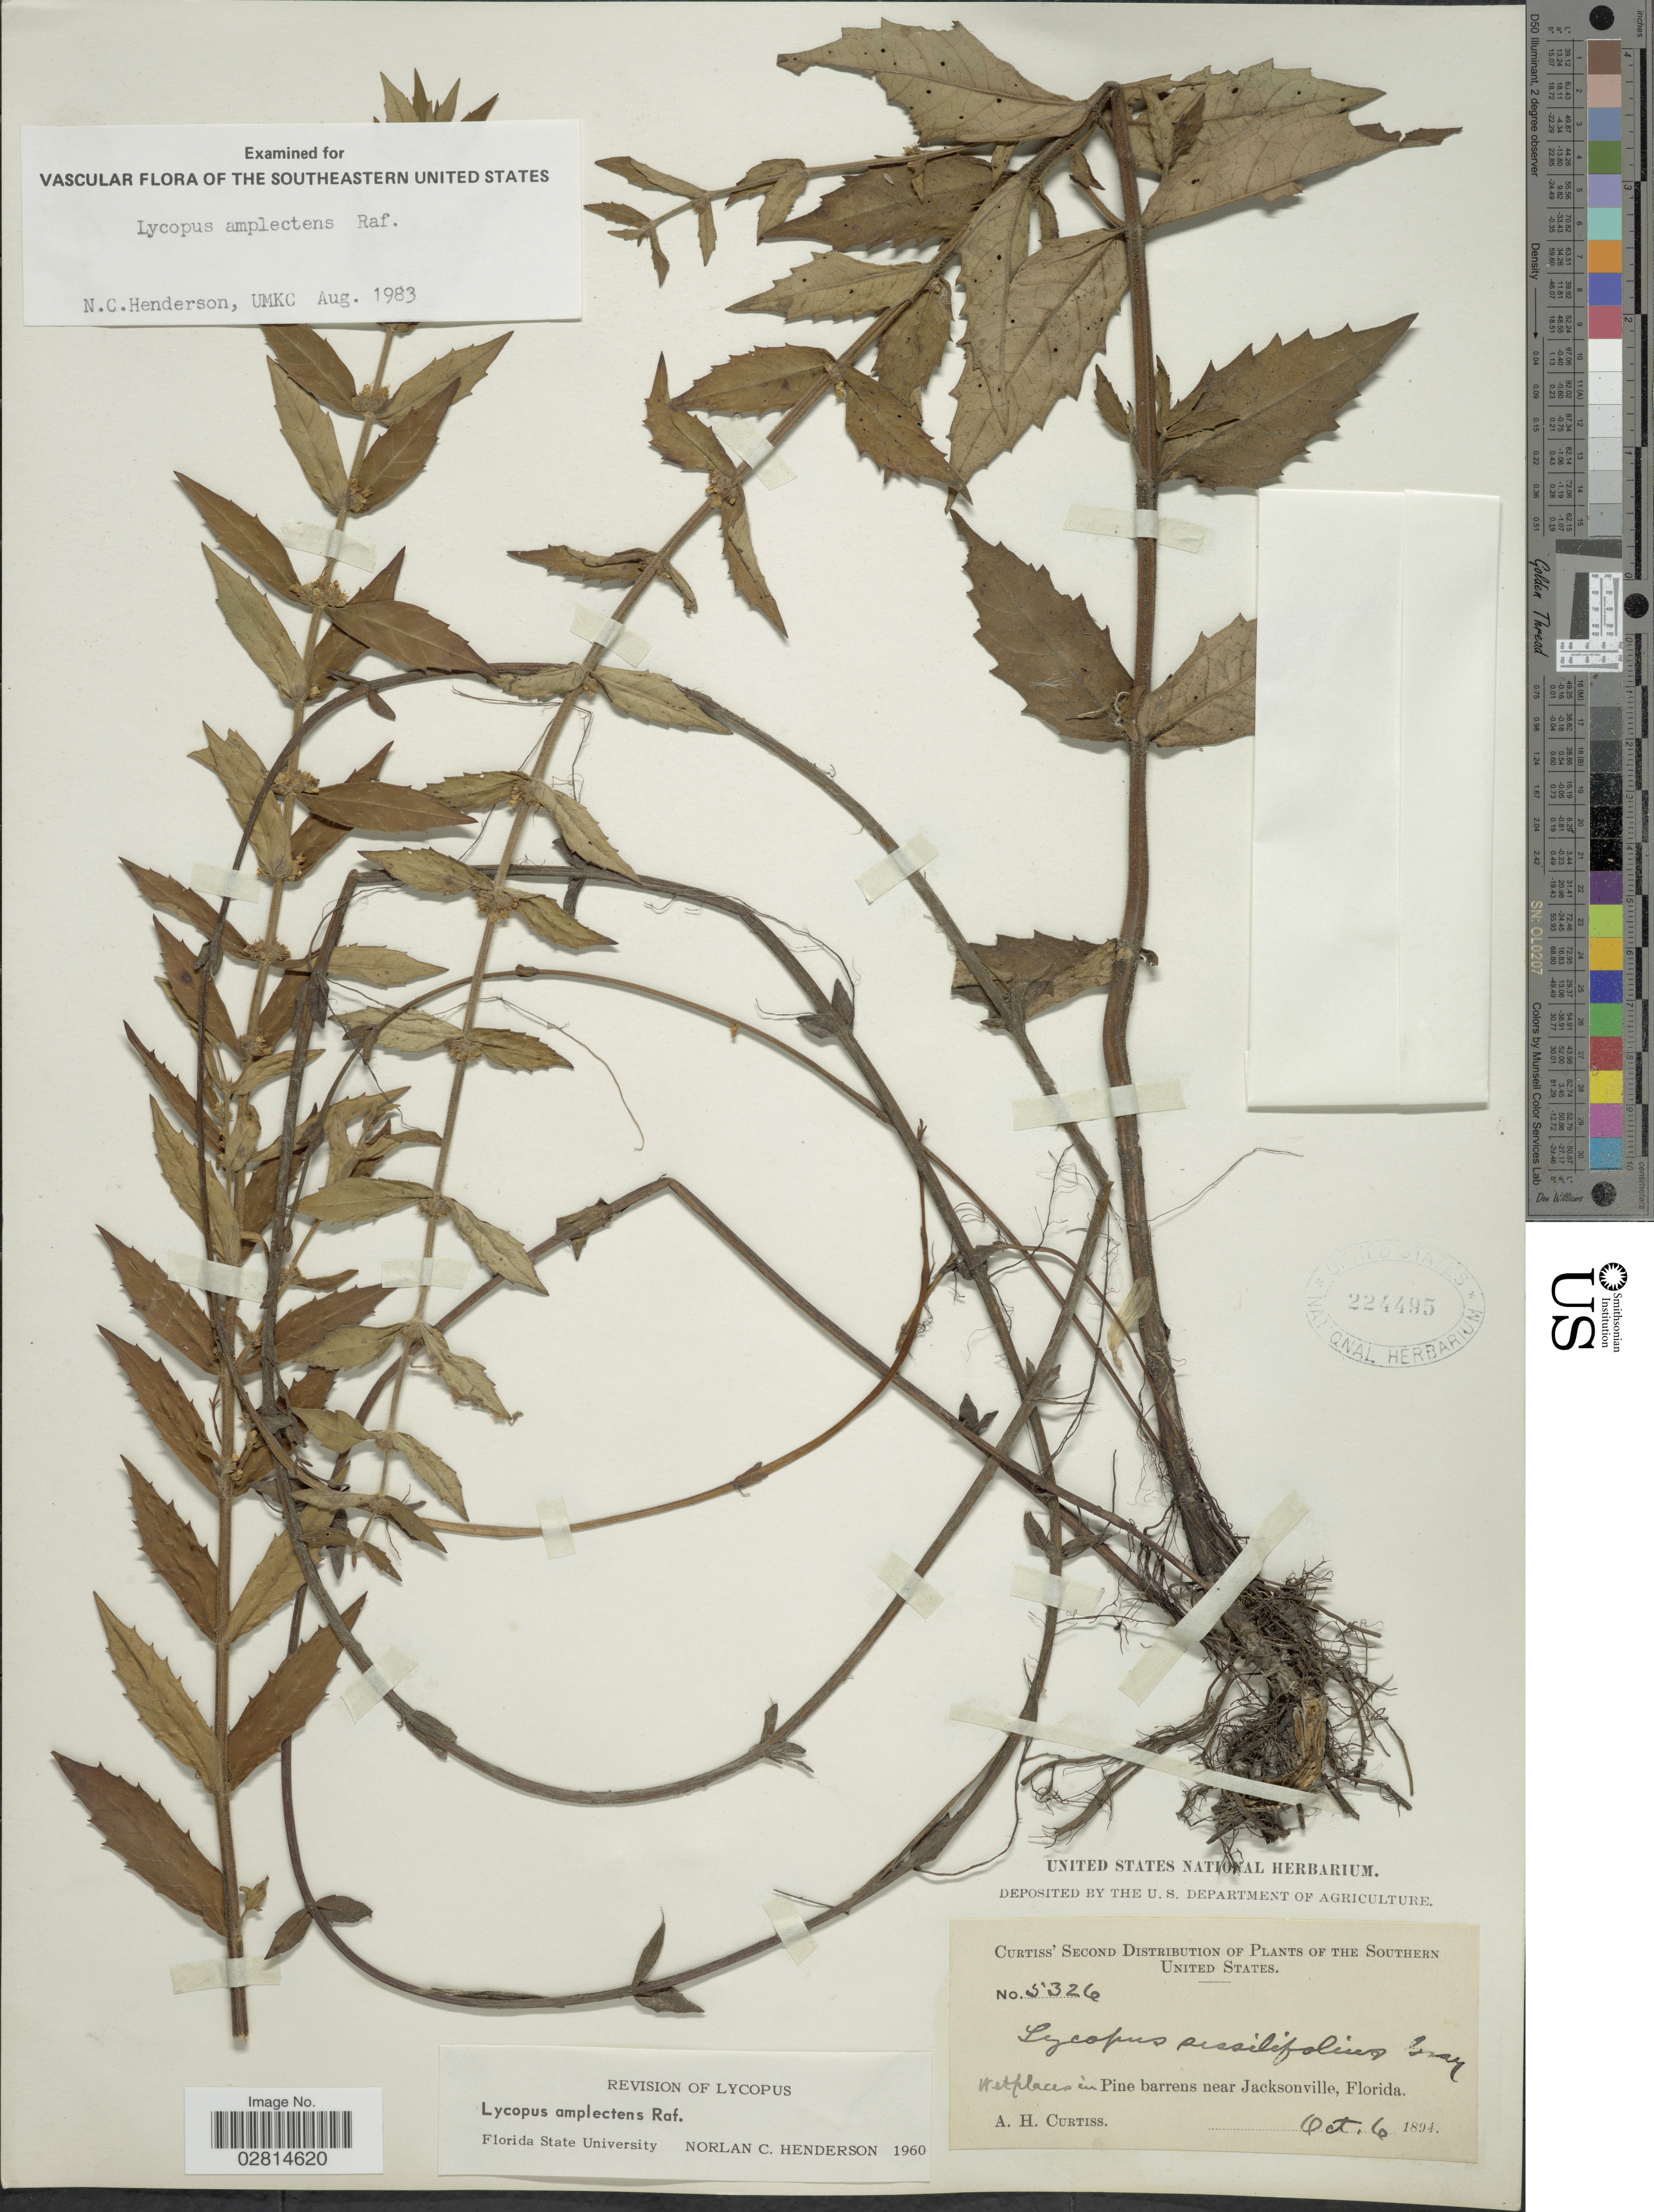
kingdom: Plantae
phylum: Tracheophyta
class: Magnoliopsida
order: Lamiales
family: Lamiaceae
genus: Lycopus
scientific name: Lycopus amplectens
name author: Raf.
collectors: A. H. Curtiss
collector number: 5326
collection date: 1894-10-06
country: United States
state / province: Florida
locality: Southern United States. Wetplaces in Pine barrens near Jacksonville.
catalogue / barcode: US 224495